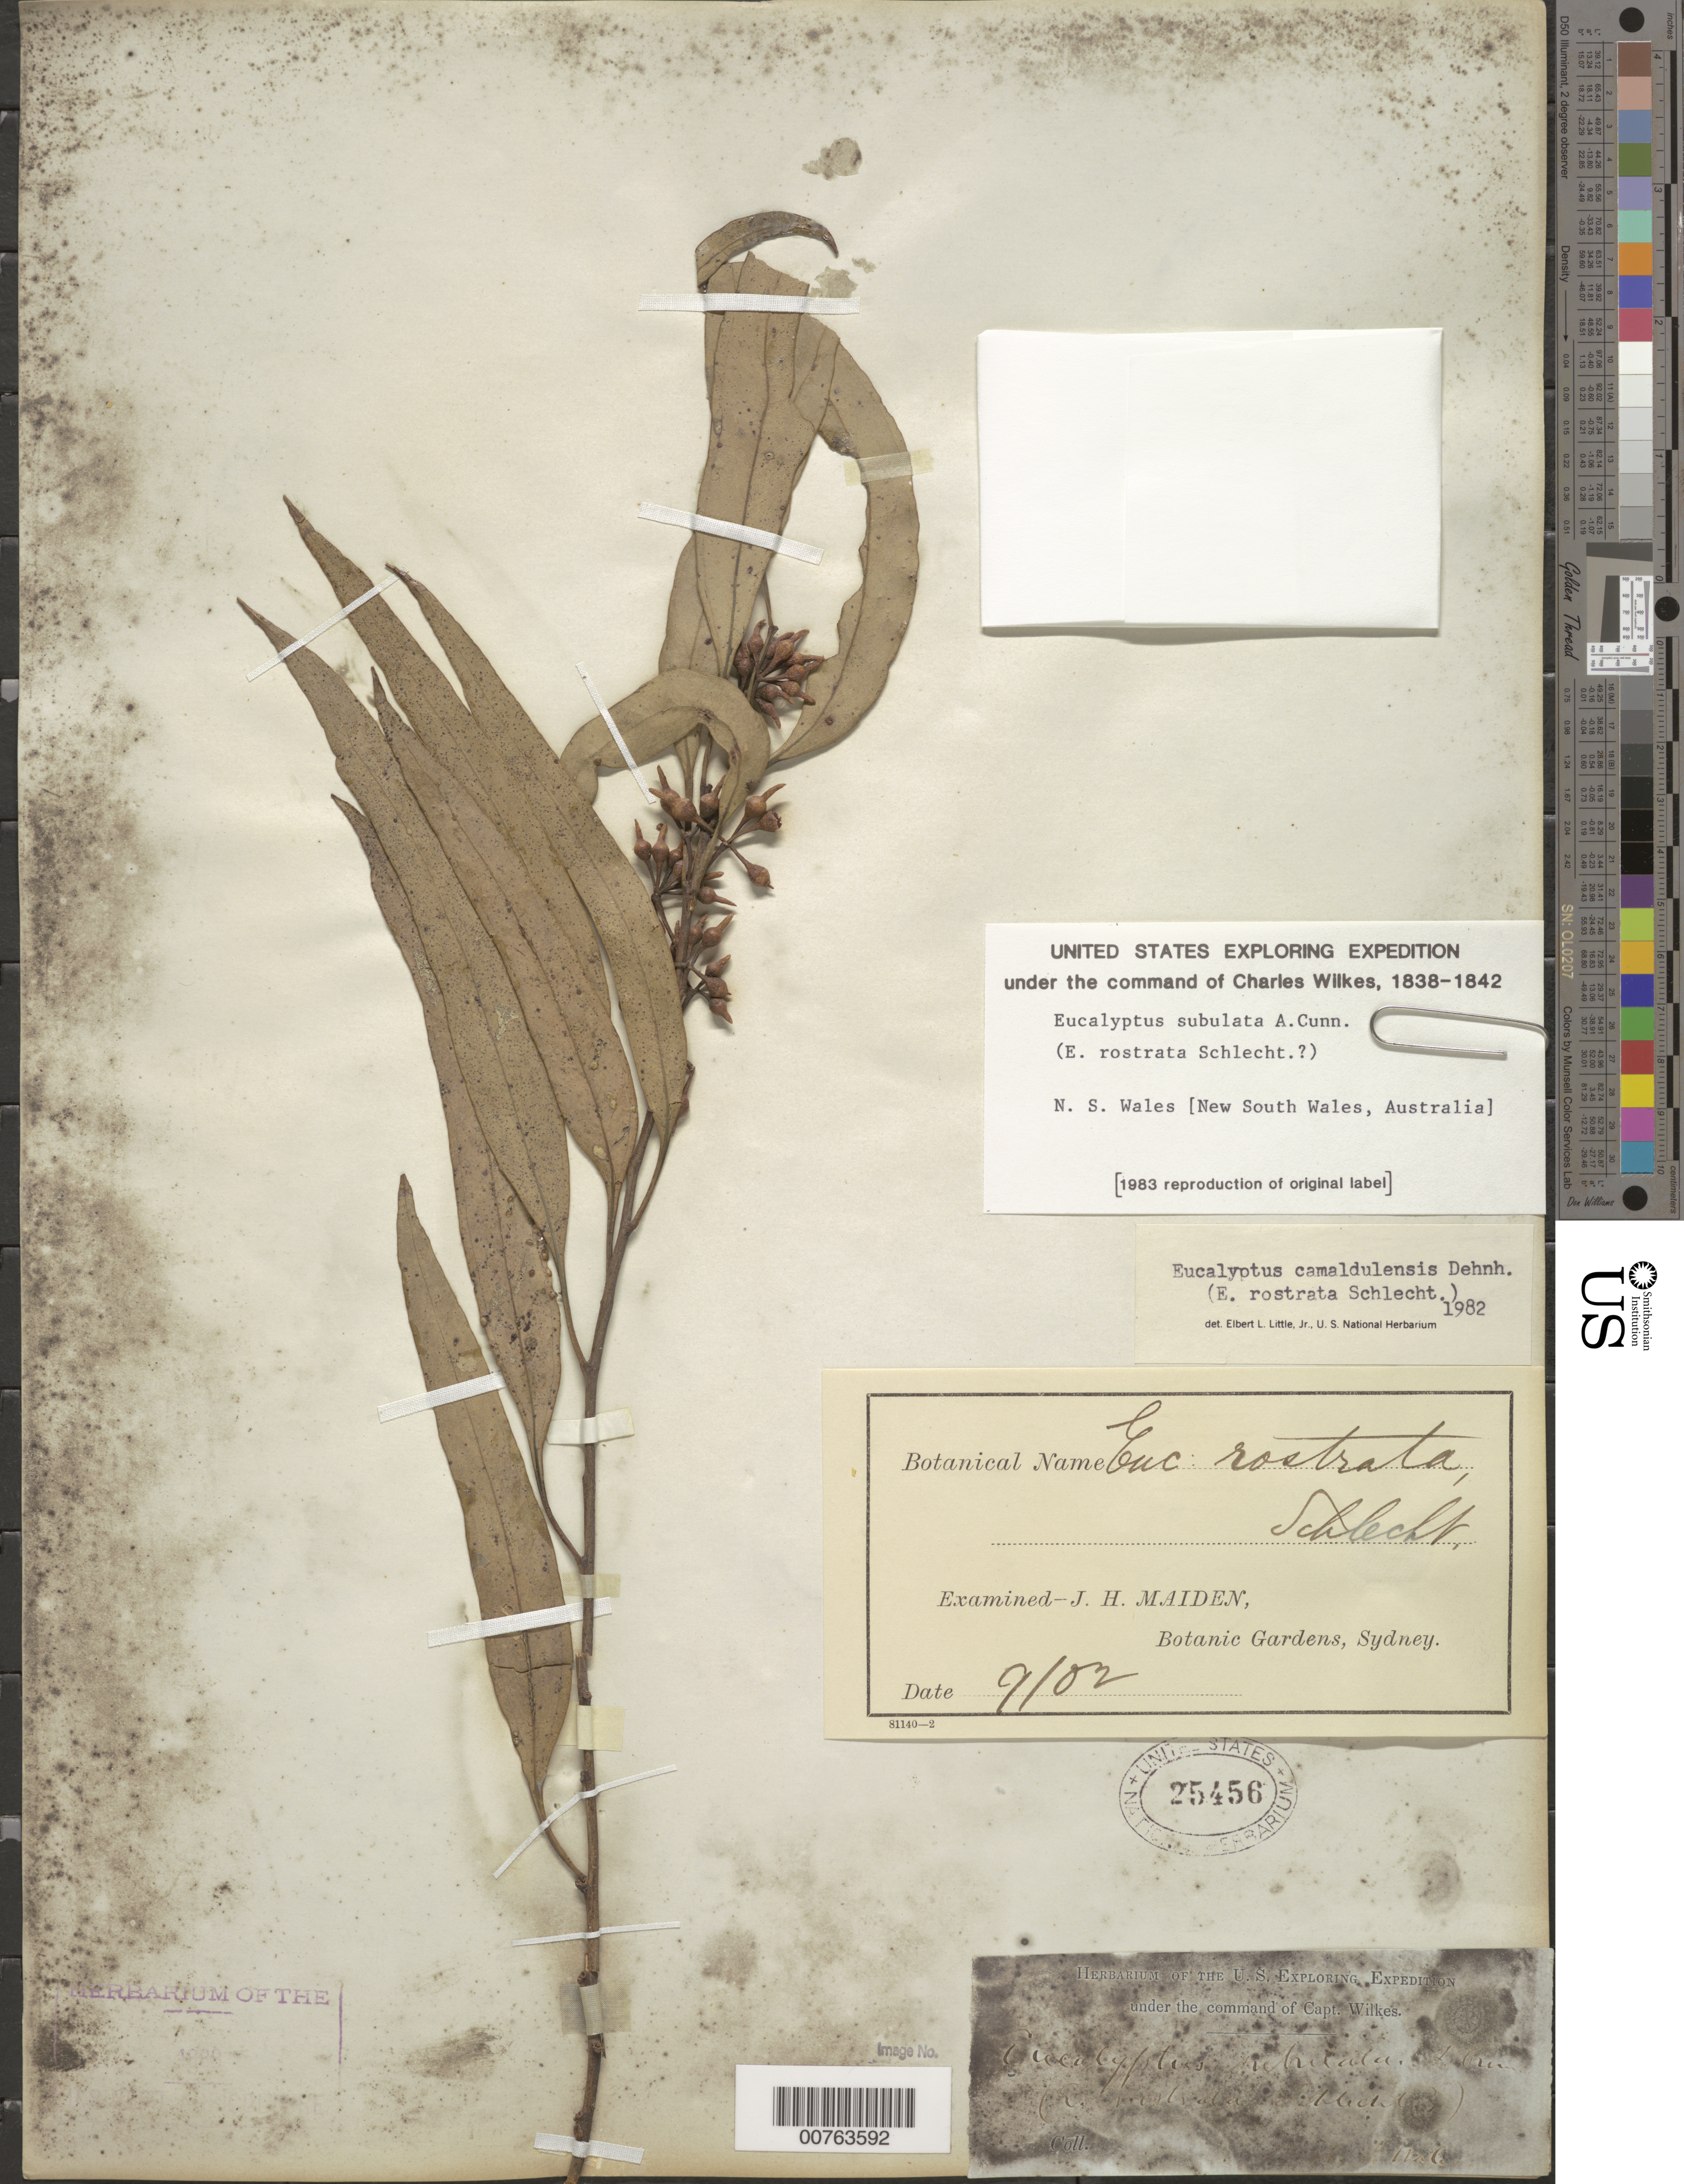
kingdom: Plantae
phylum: Tracheophyta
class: Magnoliopsida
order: Myrtales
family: Myrtaceae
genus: Eucalyptus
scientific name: Eucalyptus tereticornis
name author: Sm.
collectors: Wilkes Explor. Exped.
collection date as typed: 1838 to -- --- 1842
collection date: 1838/1842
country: Australia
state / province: New South Wales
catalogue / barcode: US 25456